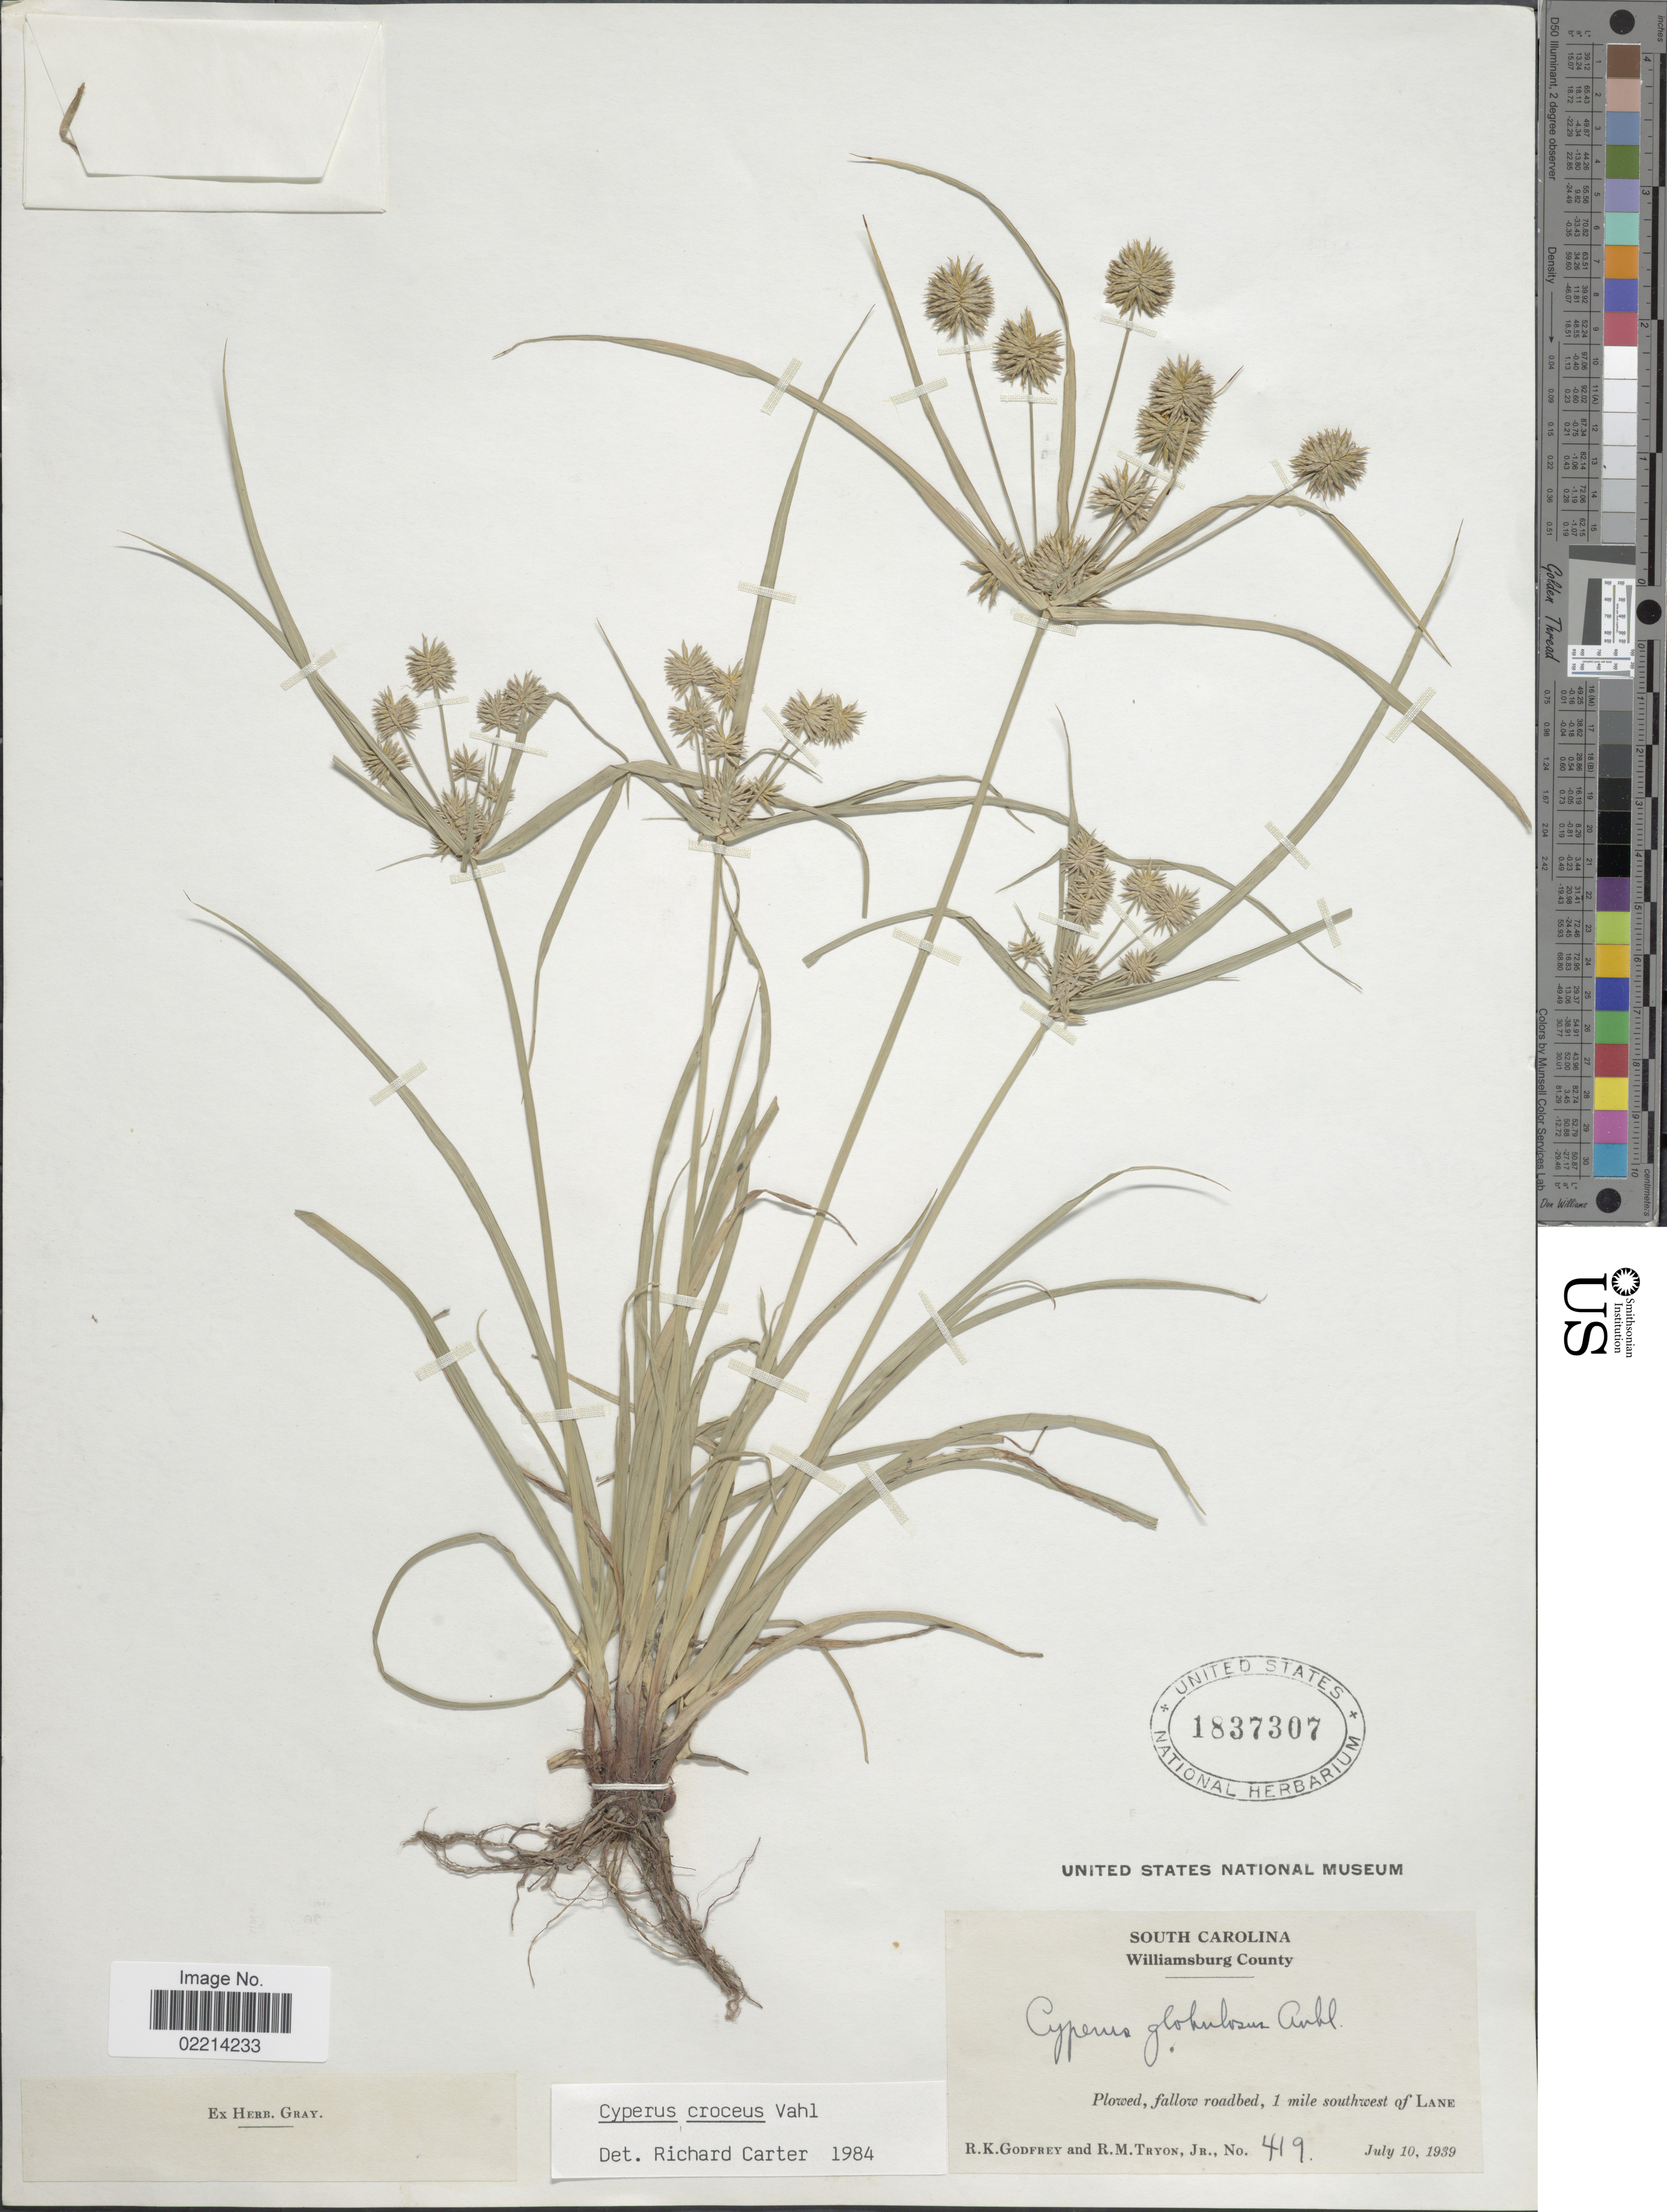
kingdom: Plantae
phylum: Tracheophyta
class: Liliopsida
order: Poales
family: Cyperaceae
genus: Cyperus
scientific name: Cyperus croceus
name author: Vahl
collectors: R. K. Godfrey & R. M. Tryon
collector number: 419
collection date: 1939-07-10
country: United States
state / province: South Carolina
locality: Williamsburg County, Plowed, fallow roadbed, 1 mile southwest of Lane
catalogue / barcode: US 1837307